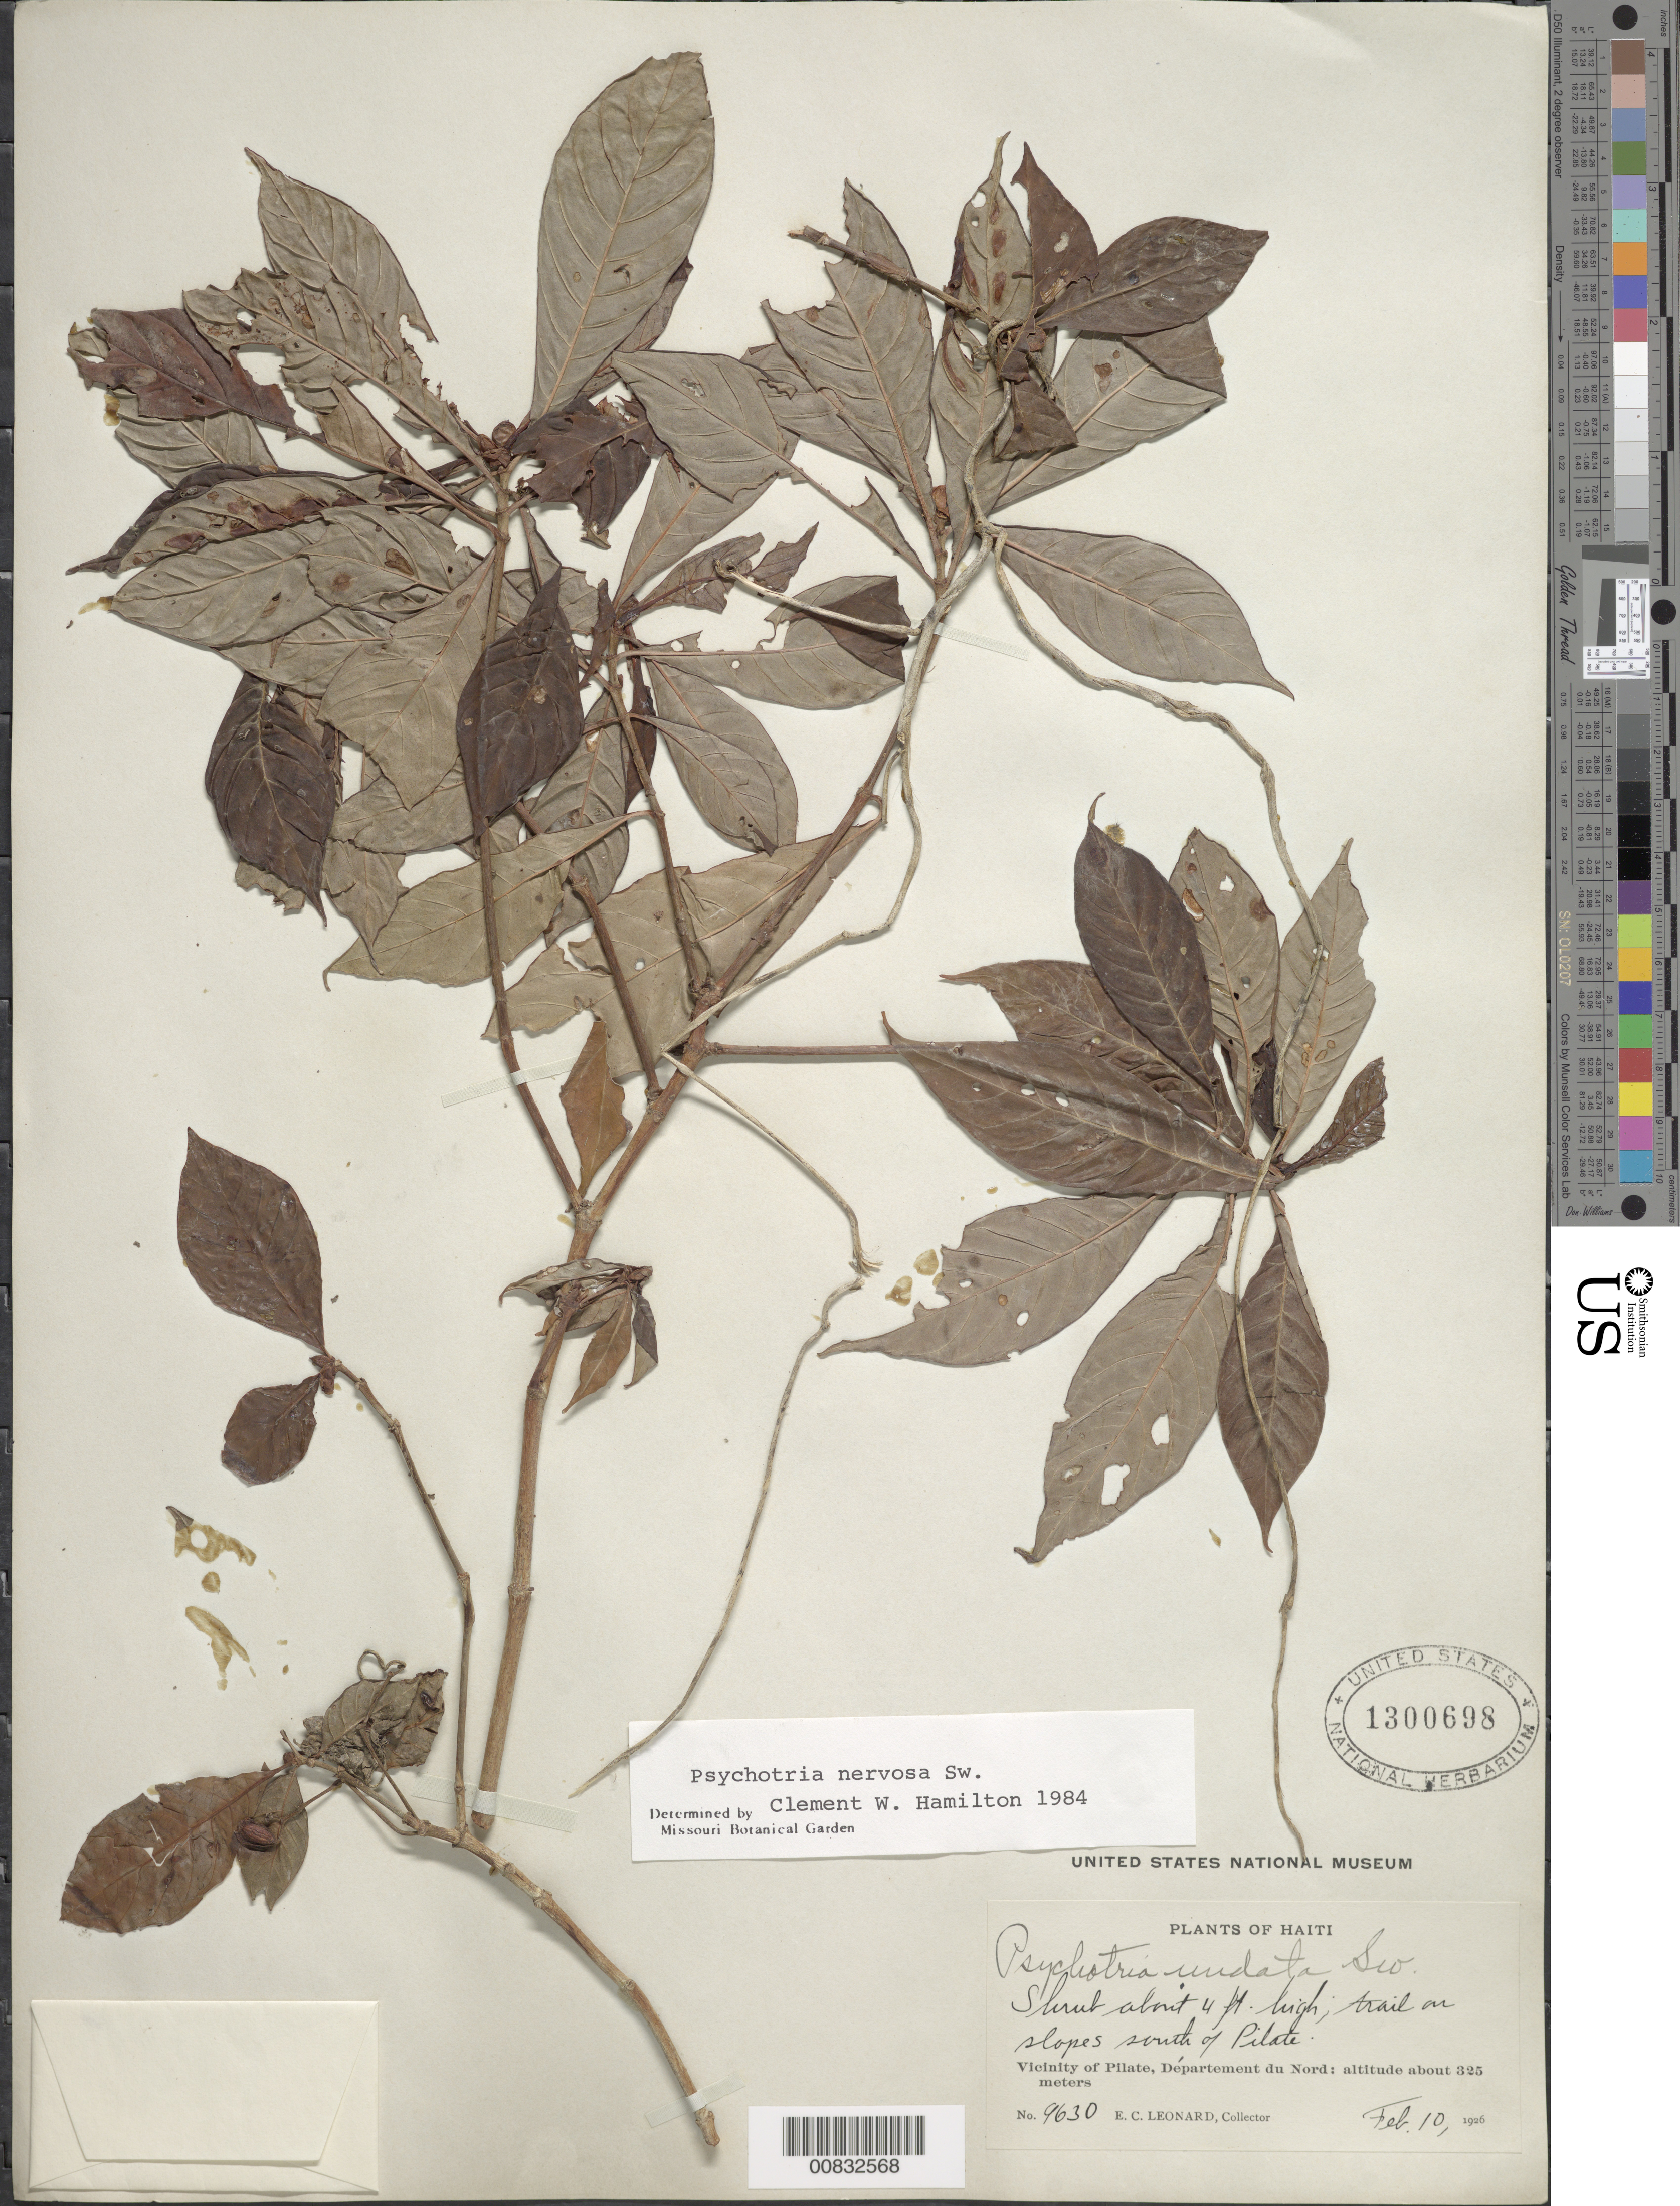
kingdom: Plantae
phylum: Tracheophyta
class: Magnoliopsida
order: Gentianales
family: Rubiaceae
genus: Psychotria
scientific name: Psychotria nervosa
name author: Sw.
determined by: Hamilton, C. W.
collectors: E. C. Leonard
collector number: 9630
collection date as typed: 10 Feb 1926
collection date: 1926-02-10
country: Haiti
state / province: Nord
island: Hispaniola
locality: Vicinity of Pilate, S of town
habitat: Trail on slopes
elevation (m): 325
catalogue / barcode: US 1300698